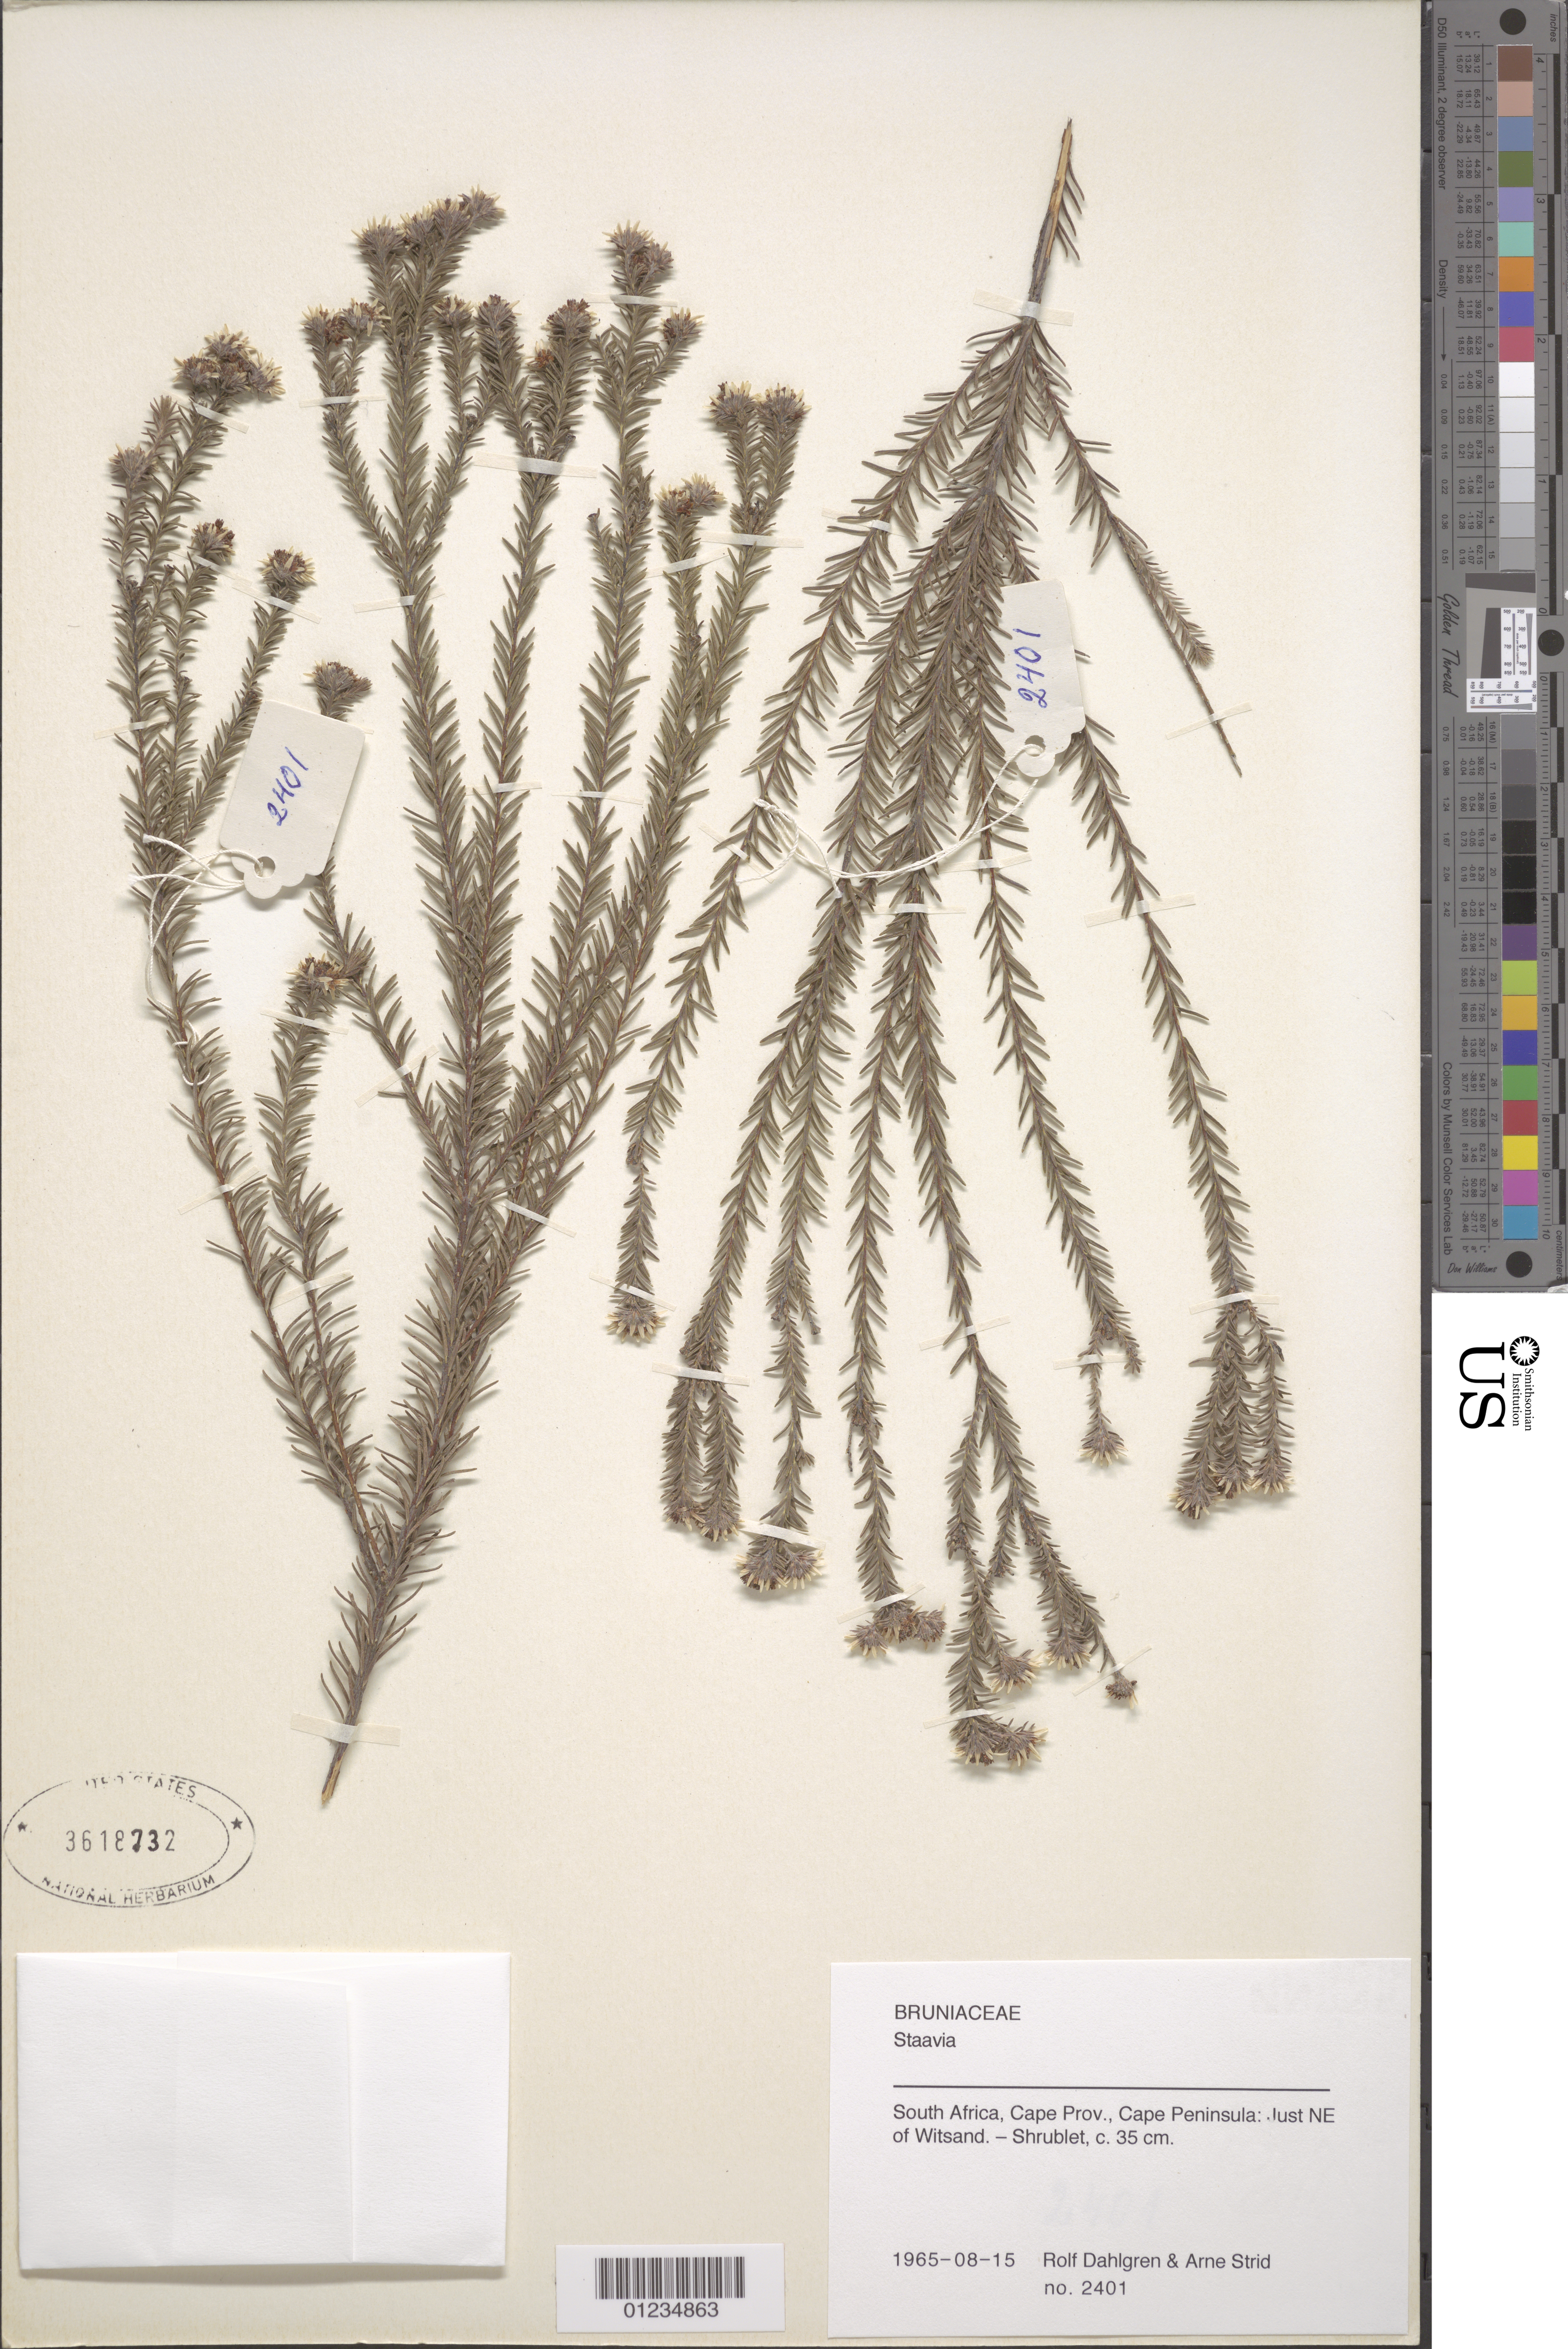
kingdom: Plantae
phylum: Tracheophyta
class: Magnoliopsida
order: Bruniales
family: Bruniaceae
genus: Staavia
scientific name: Staavia sp.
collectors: R. Dahlgren & A. Strid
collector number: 2401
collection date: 1965-08-15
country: South Africa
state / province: Western Cape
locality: Cape Peninsula: Just NE of Witsand.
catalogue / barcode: US 3618732